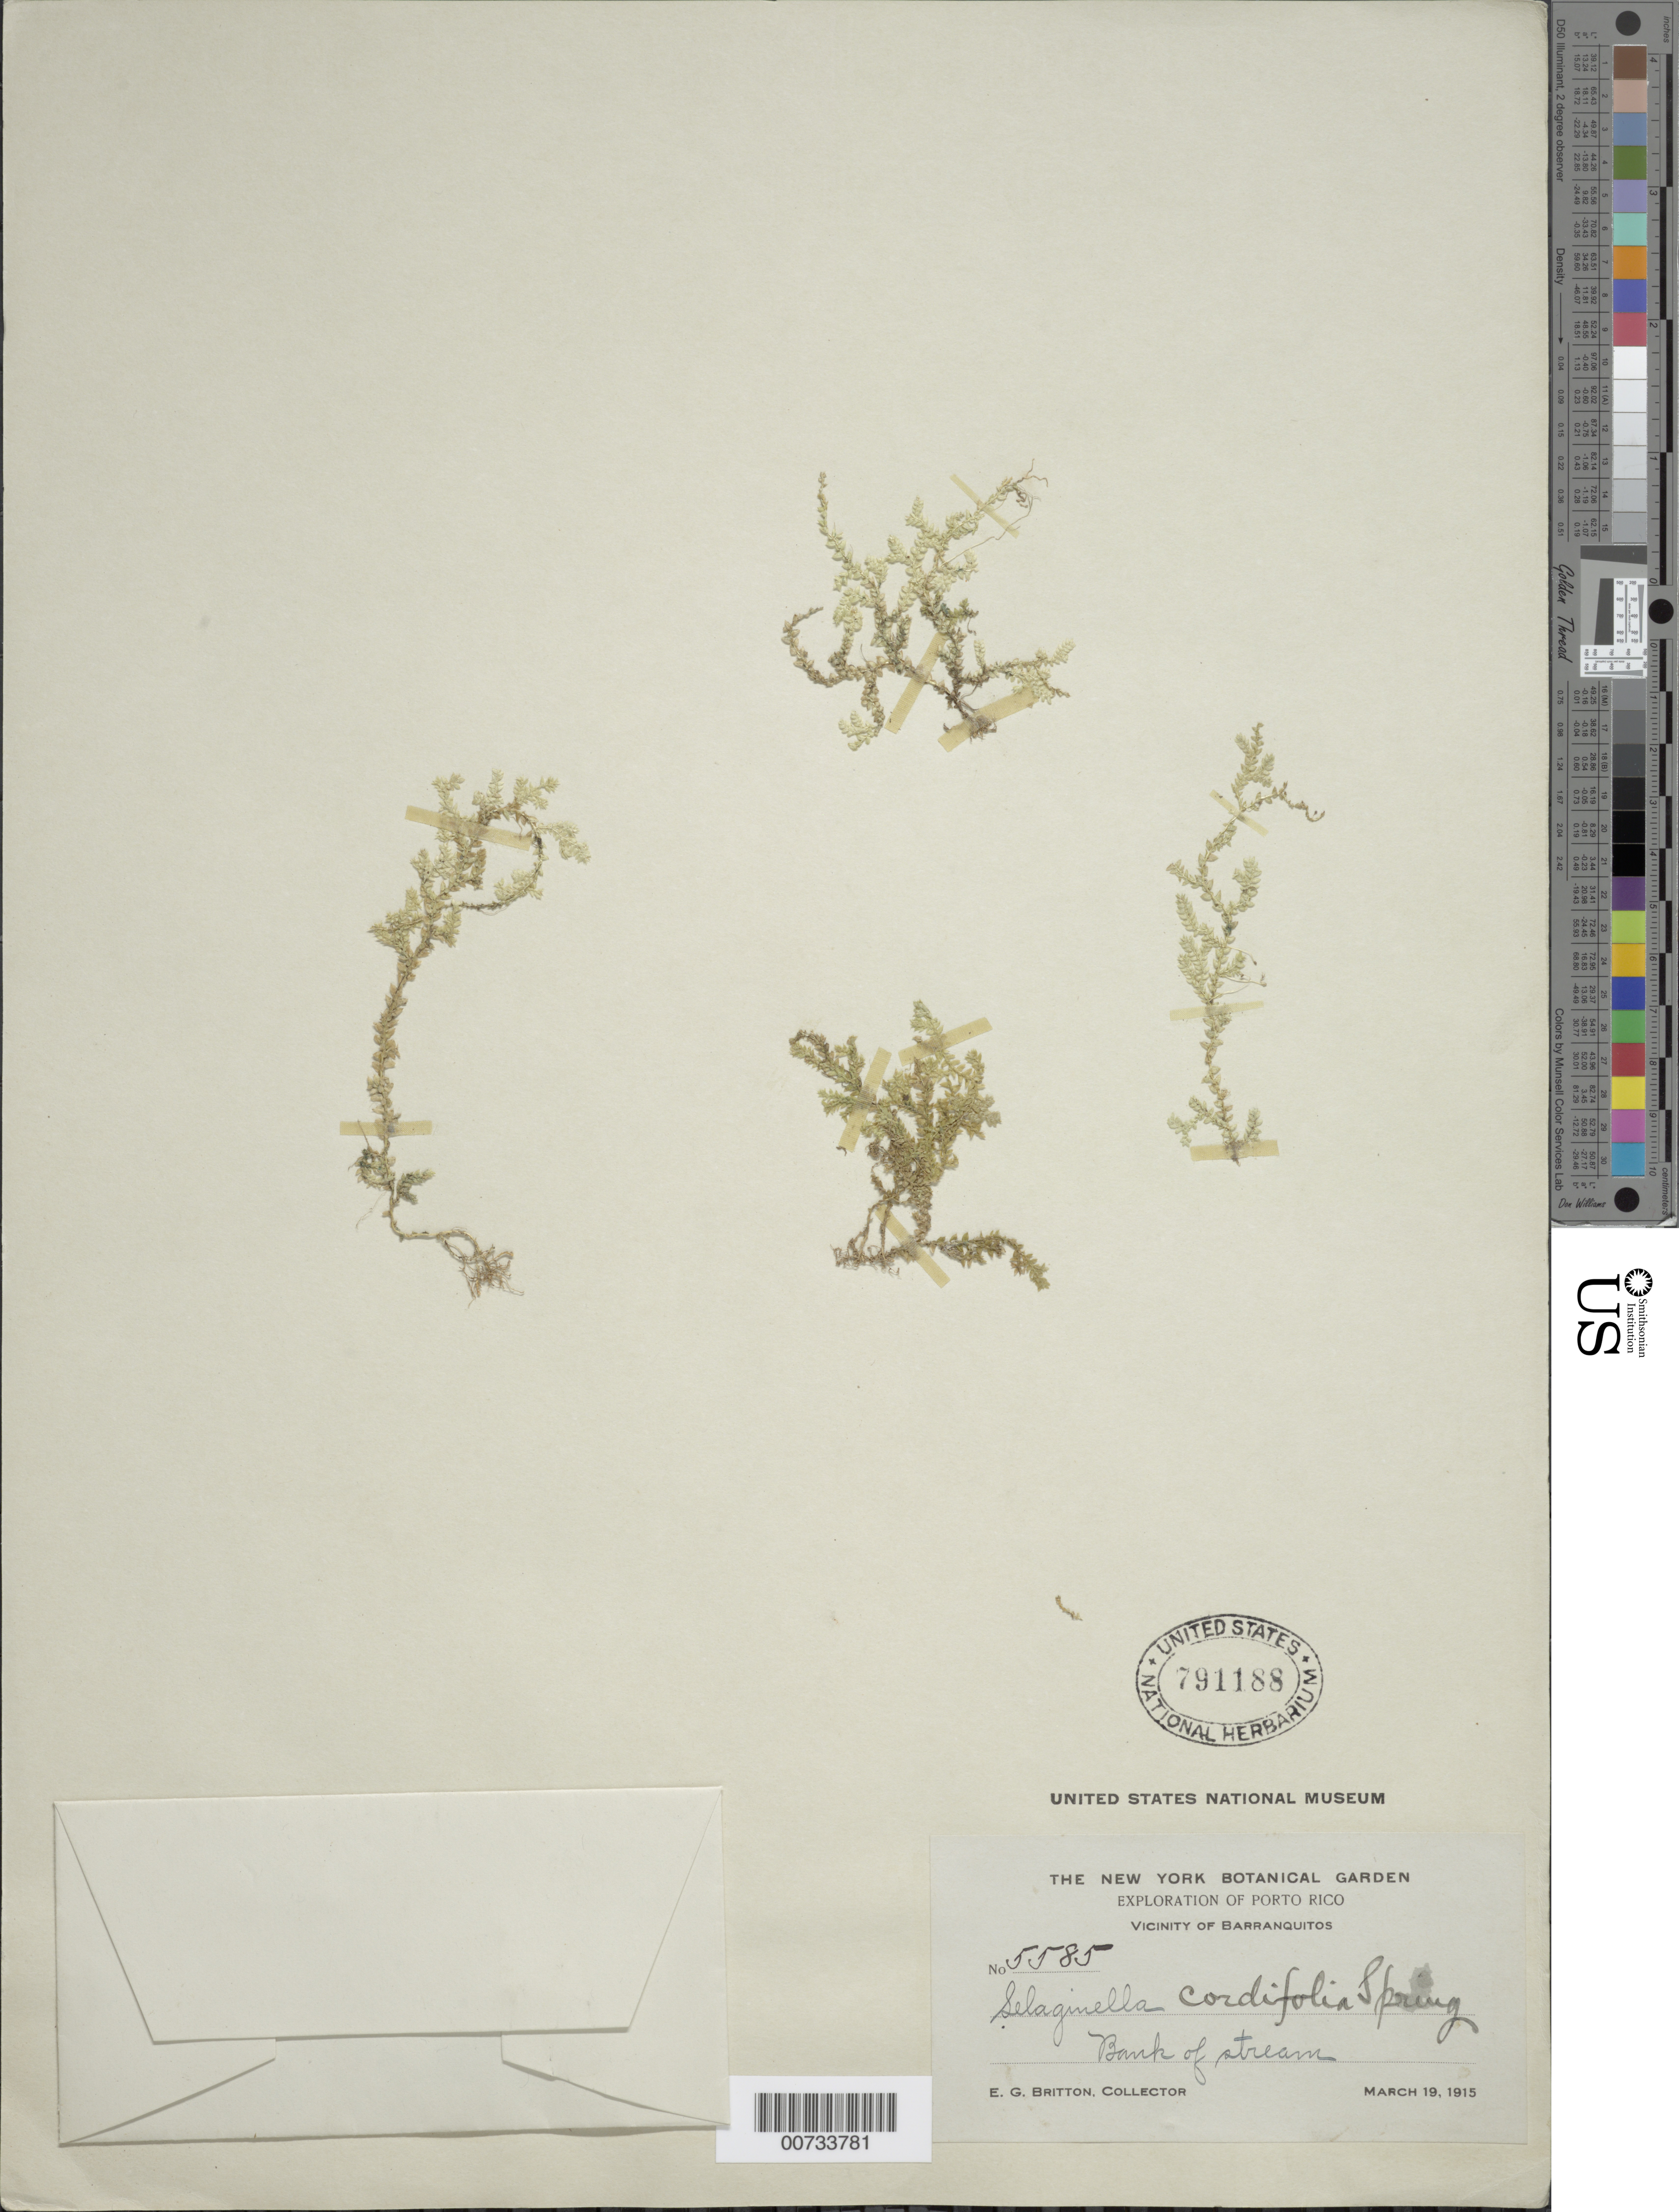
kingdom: Plantae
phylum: Tracheophyta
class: Lycopodiopsida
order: Selaginellales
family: Selaginellaceae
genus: Selaginella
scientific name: Selaginella cordifolia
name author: (Desv. ex Poir.) Spring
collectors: E. G. Britton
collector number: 5585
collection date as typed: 19 Mar 1915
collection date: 1915-03-19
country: Puerto Rico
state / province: Barranquitas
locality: Barranquitas, vic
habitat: Bank of stream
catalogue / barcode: US 791188